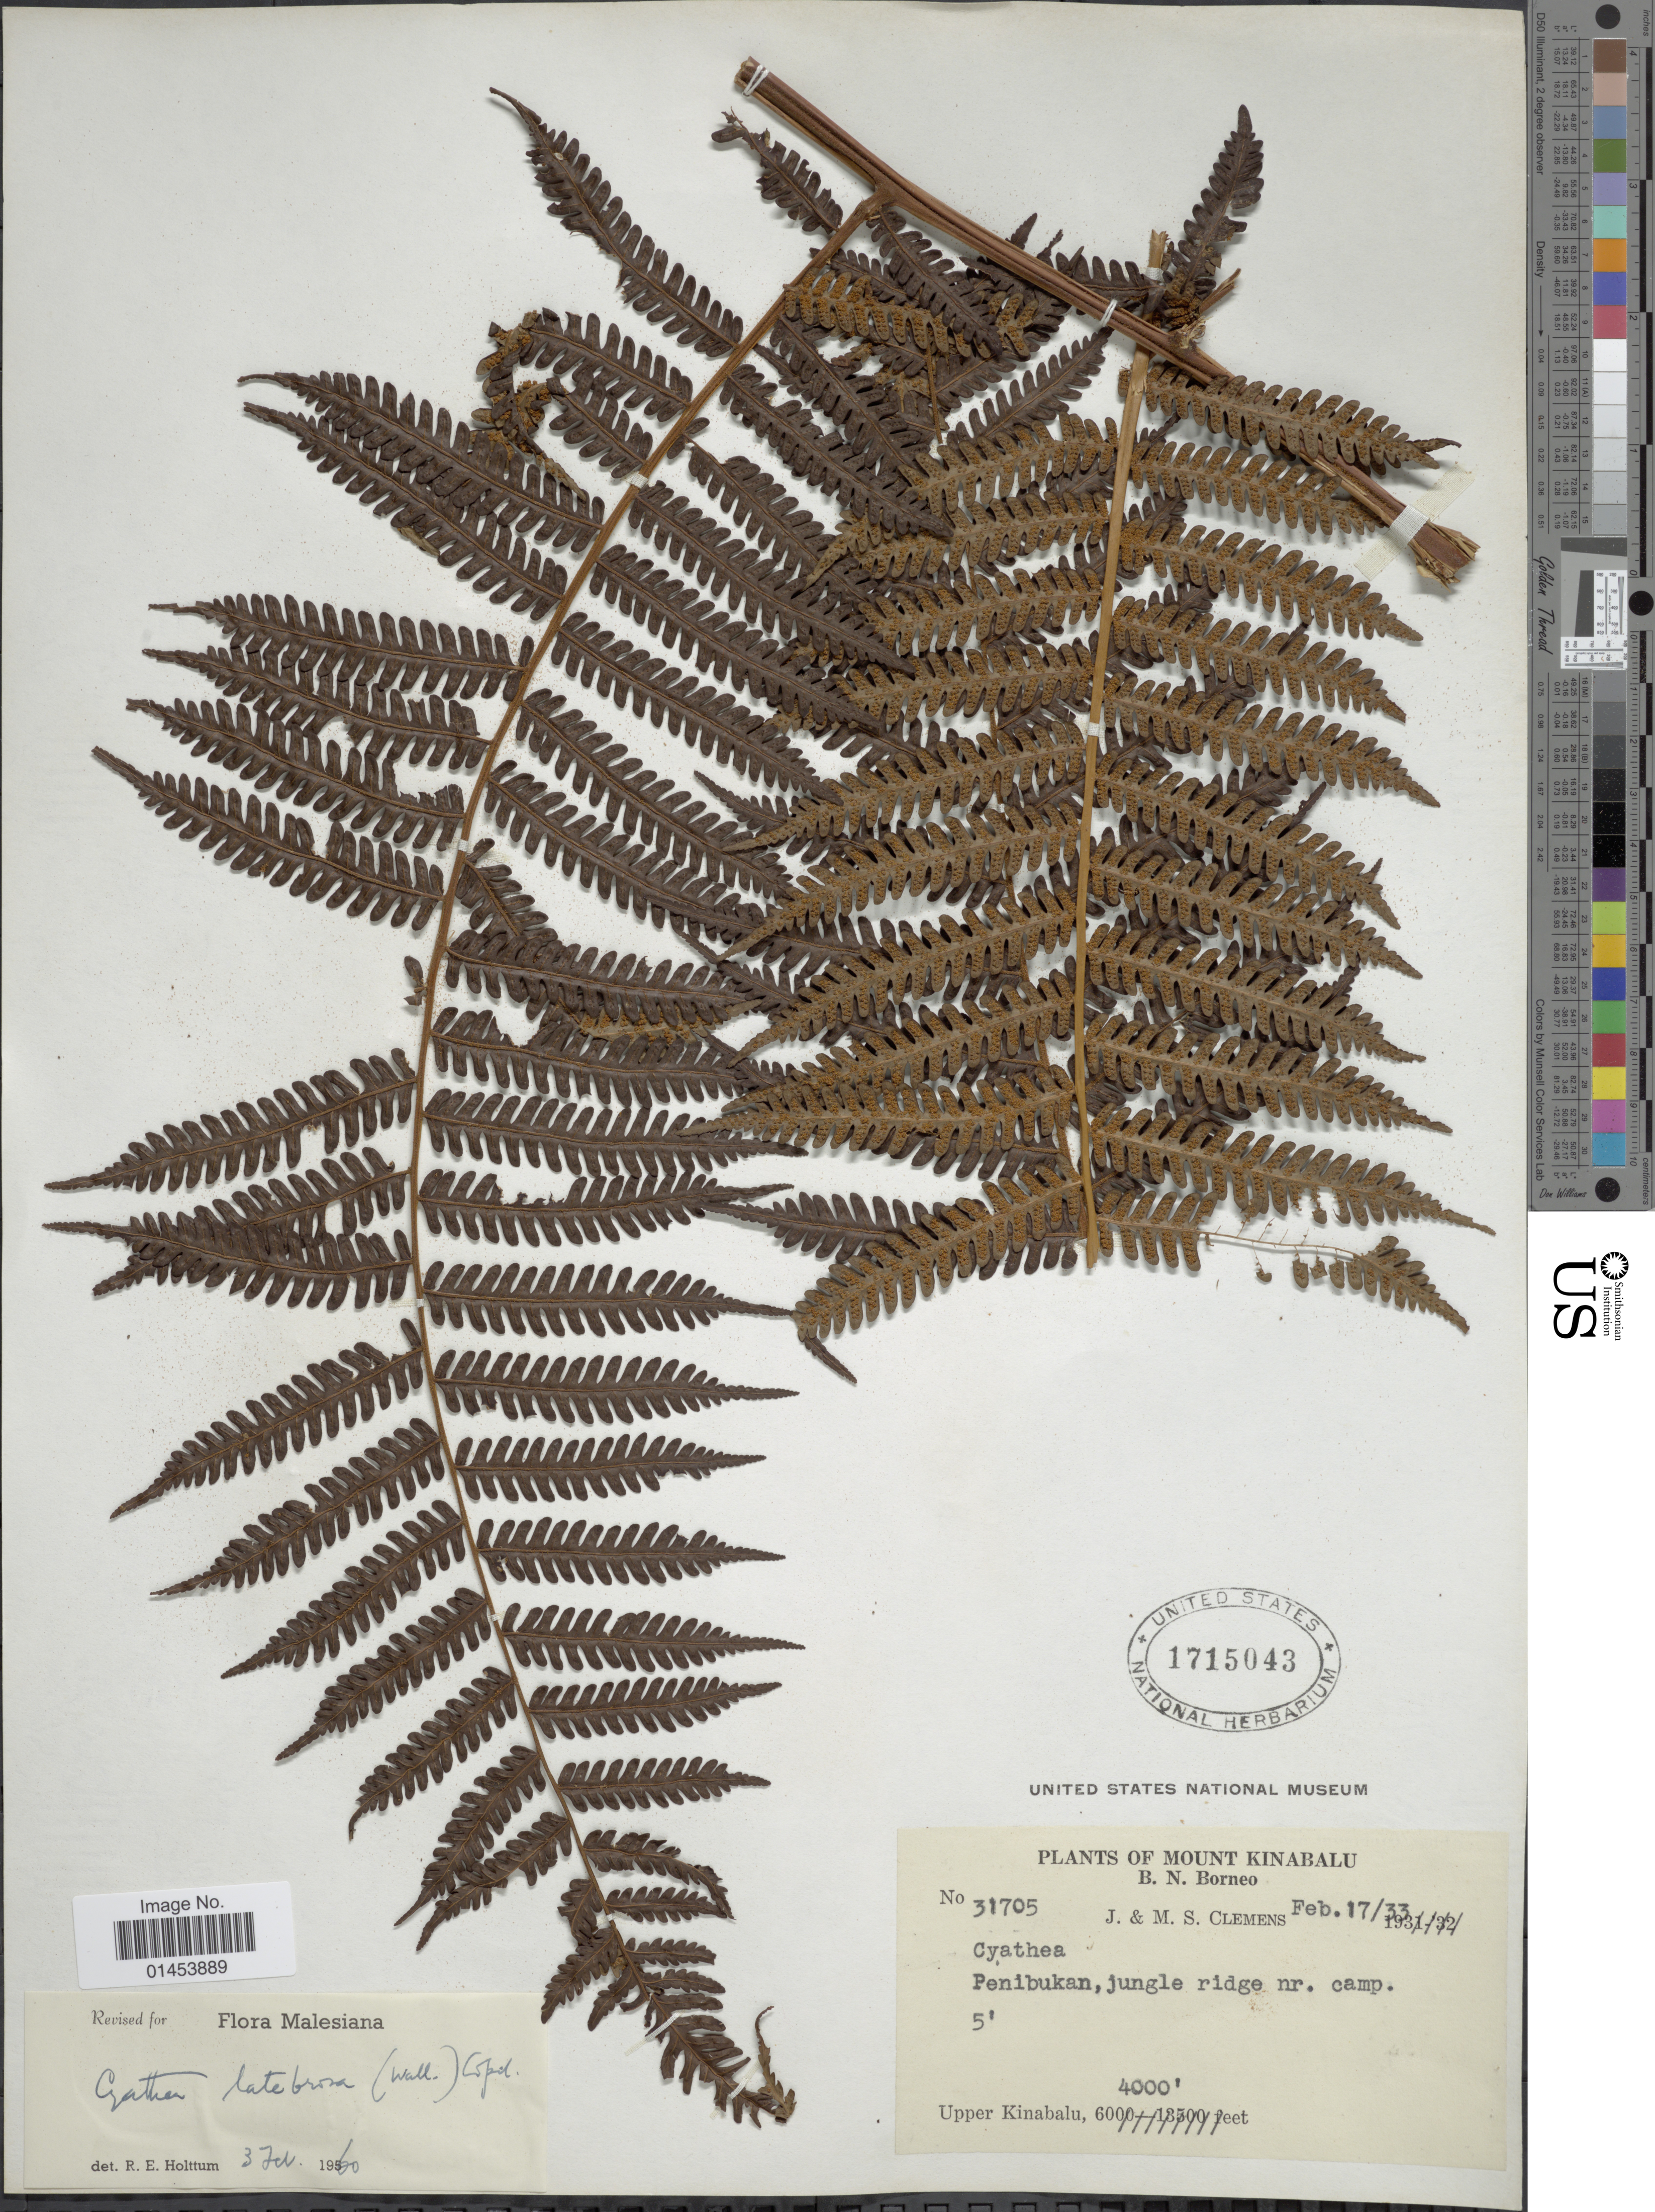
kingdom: Plantae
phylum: Tracheophyta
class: Polypodiopsida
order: Cyatheales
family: Cyatheaceae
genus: Cyathea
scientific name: Cyathea latebrosa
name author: (Wall. ex Hook.) Copel.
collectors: J. Clemens & M. S. Clemens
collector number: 31705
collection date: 1933-02-17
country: Malaysia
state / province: Sabah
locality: Mount Kinabalu, B.N. Borneo, Penibukan, jungle ridge nr. camp, Upper Kinabalu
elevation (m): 1219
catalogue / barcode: US 1715043